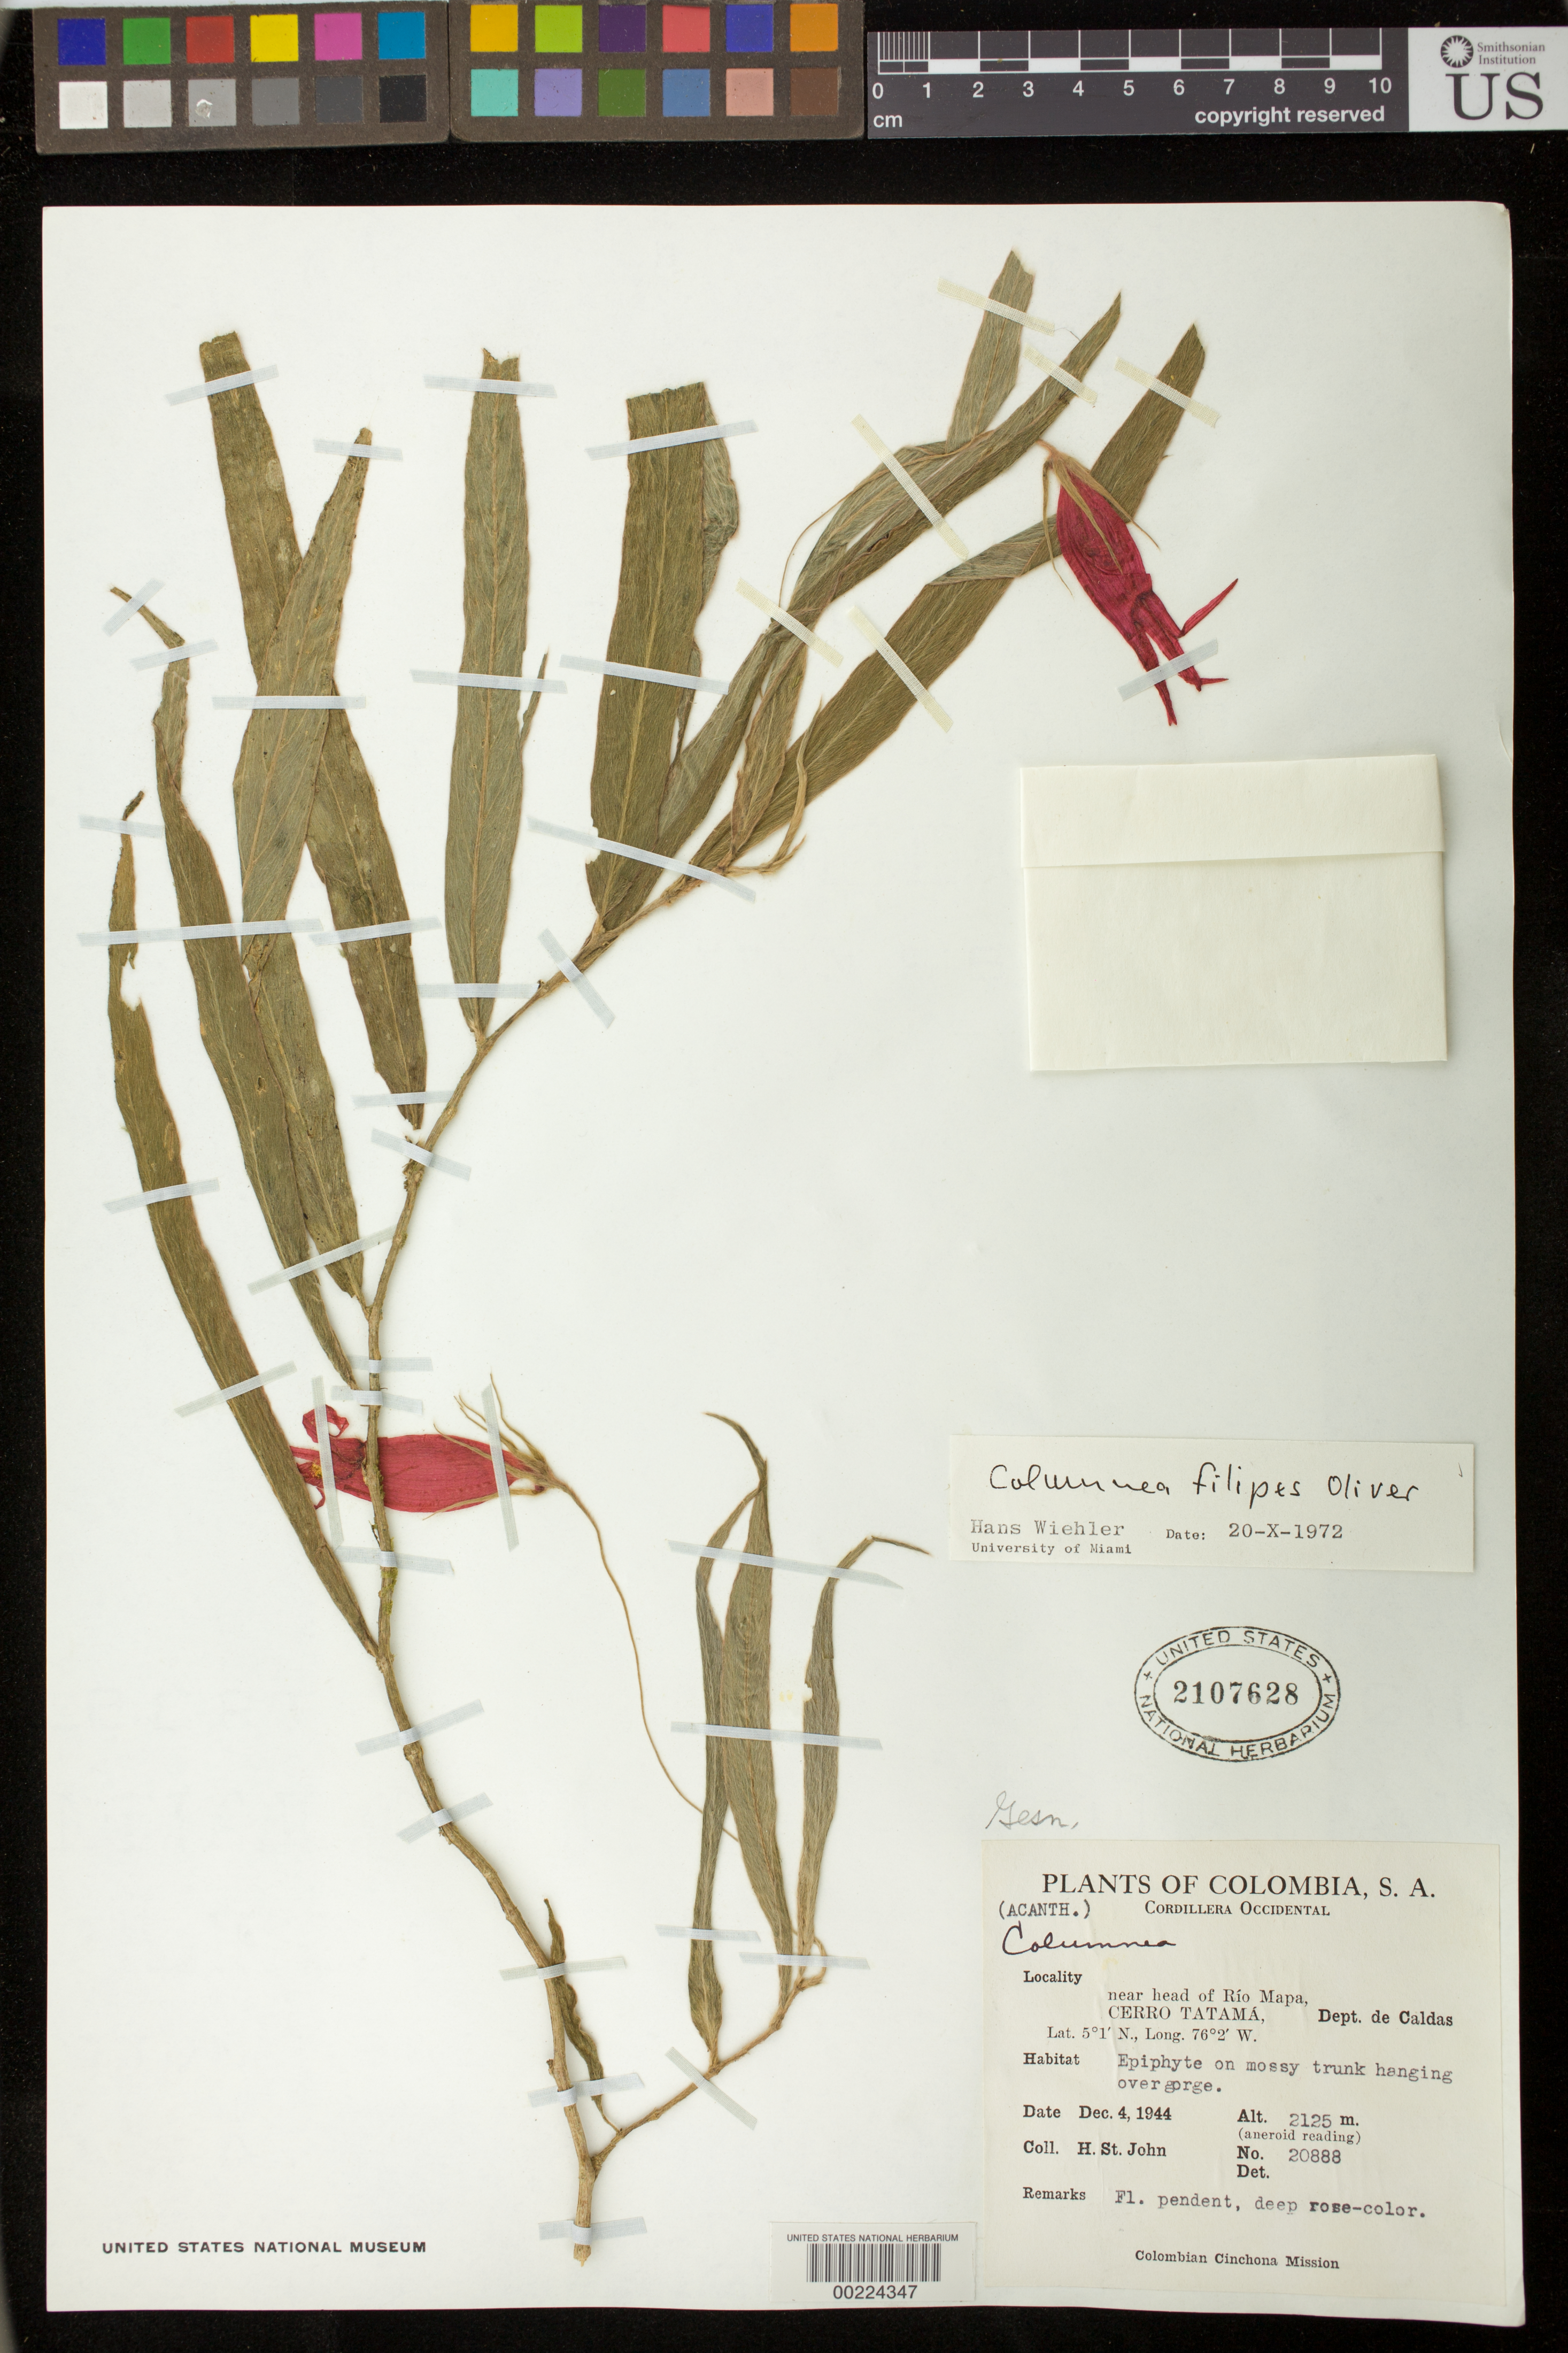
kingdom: Plantae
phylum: Tracheophyta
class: Magnoliopsida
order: Lamiales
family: Gesneriaceae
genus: Columnea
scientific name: Columnea filipes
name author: Oliv.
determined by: Skog, Laurence E.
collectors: H. St. John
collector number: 20888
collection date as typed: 04 Dec 1944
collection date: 1944-12-04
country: Colombia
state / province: Caldas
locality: Cordillera Occidental, near head of Río Mapa, Cerro Tatamá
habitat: Epiphyte on mossy trunk hanging over gorge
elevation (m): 2125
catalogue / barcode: US 2107628